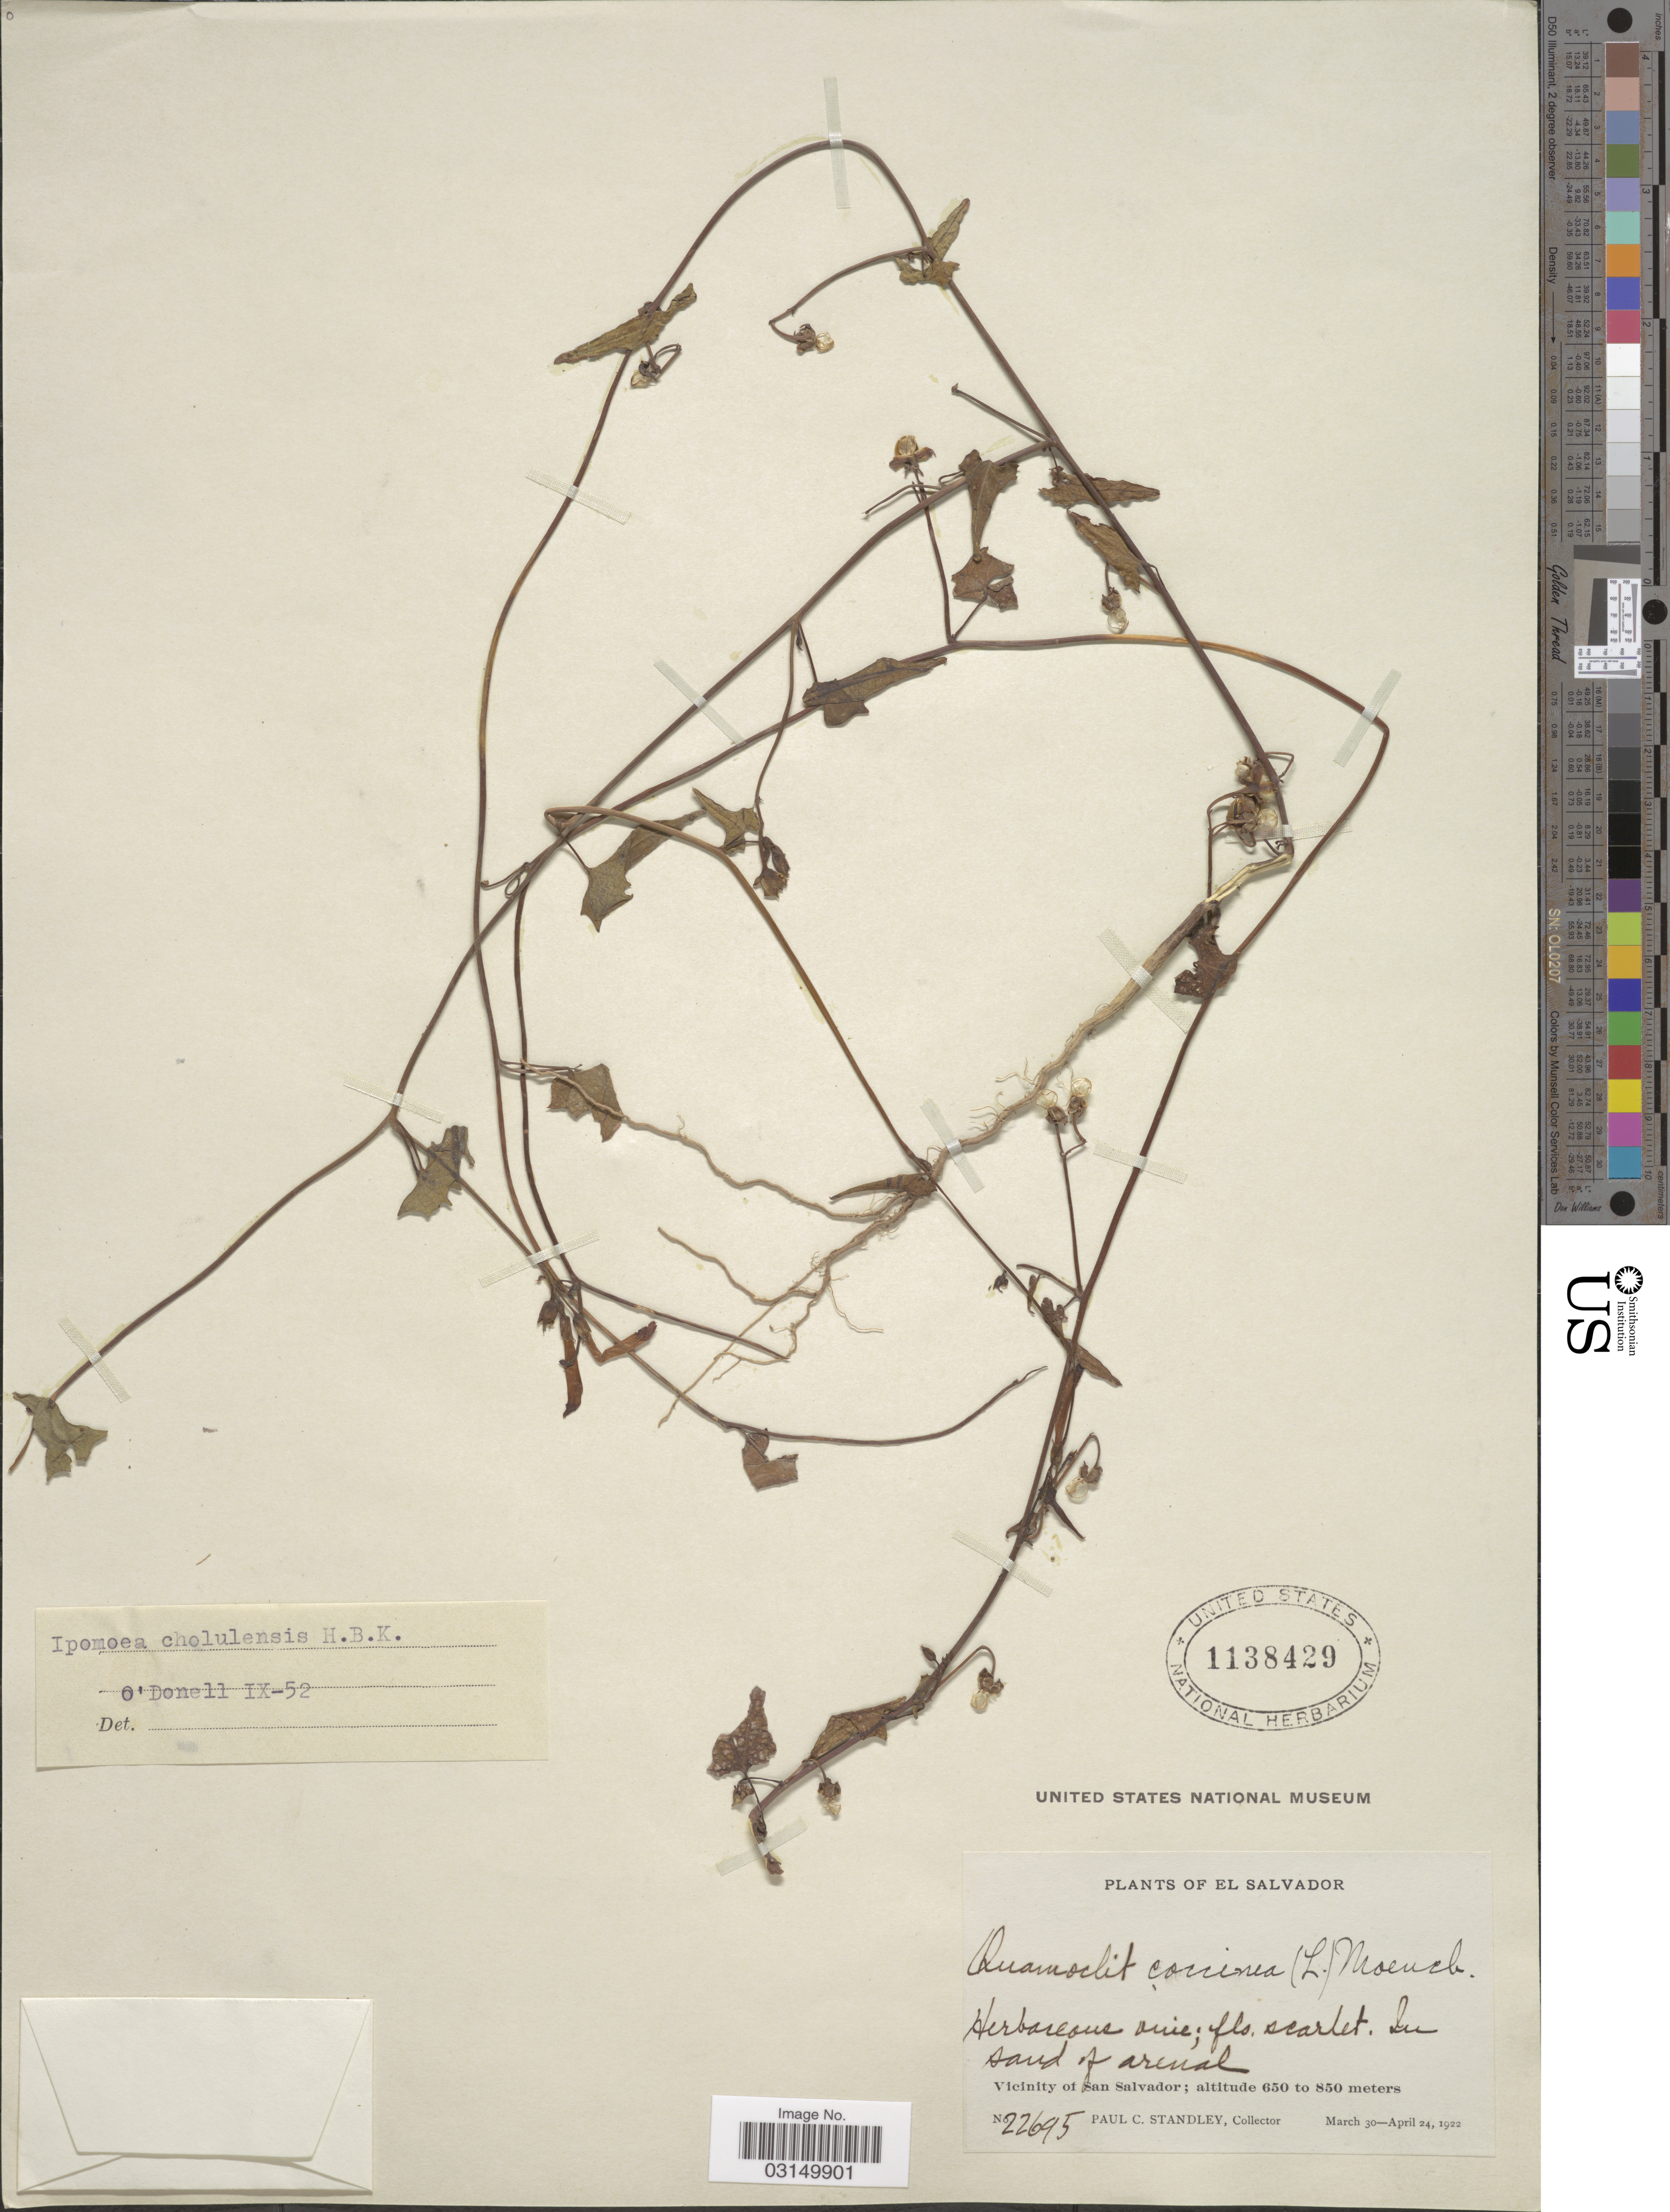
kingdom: Plantae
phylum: Tracheophyta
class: Magnoliopsida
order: Solanales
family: Convolvulaceae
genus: Ipomoea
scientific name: Ipomoea cholulensis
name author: Kunth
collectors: P. C. Standley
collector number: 22695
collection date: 1922-03-30/1922-04-24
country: El Salvador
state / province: San Salvador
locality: Vicinity of San Salvador.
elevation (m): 650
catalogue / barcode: US 1138429